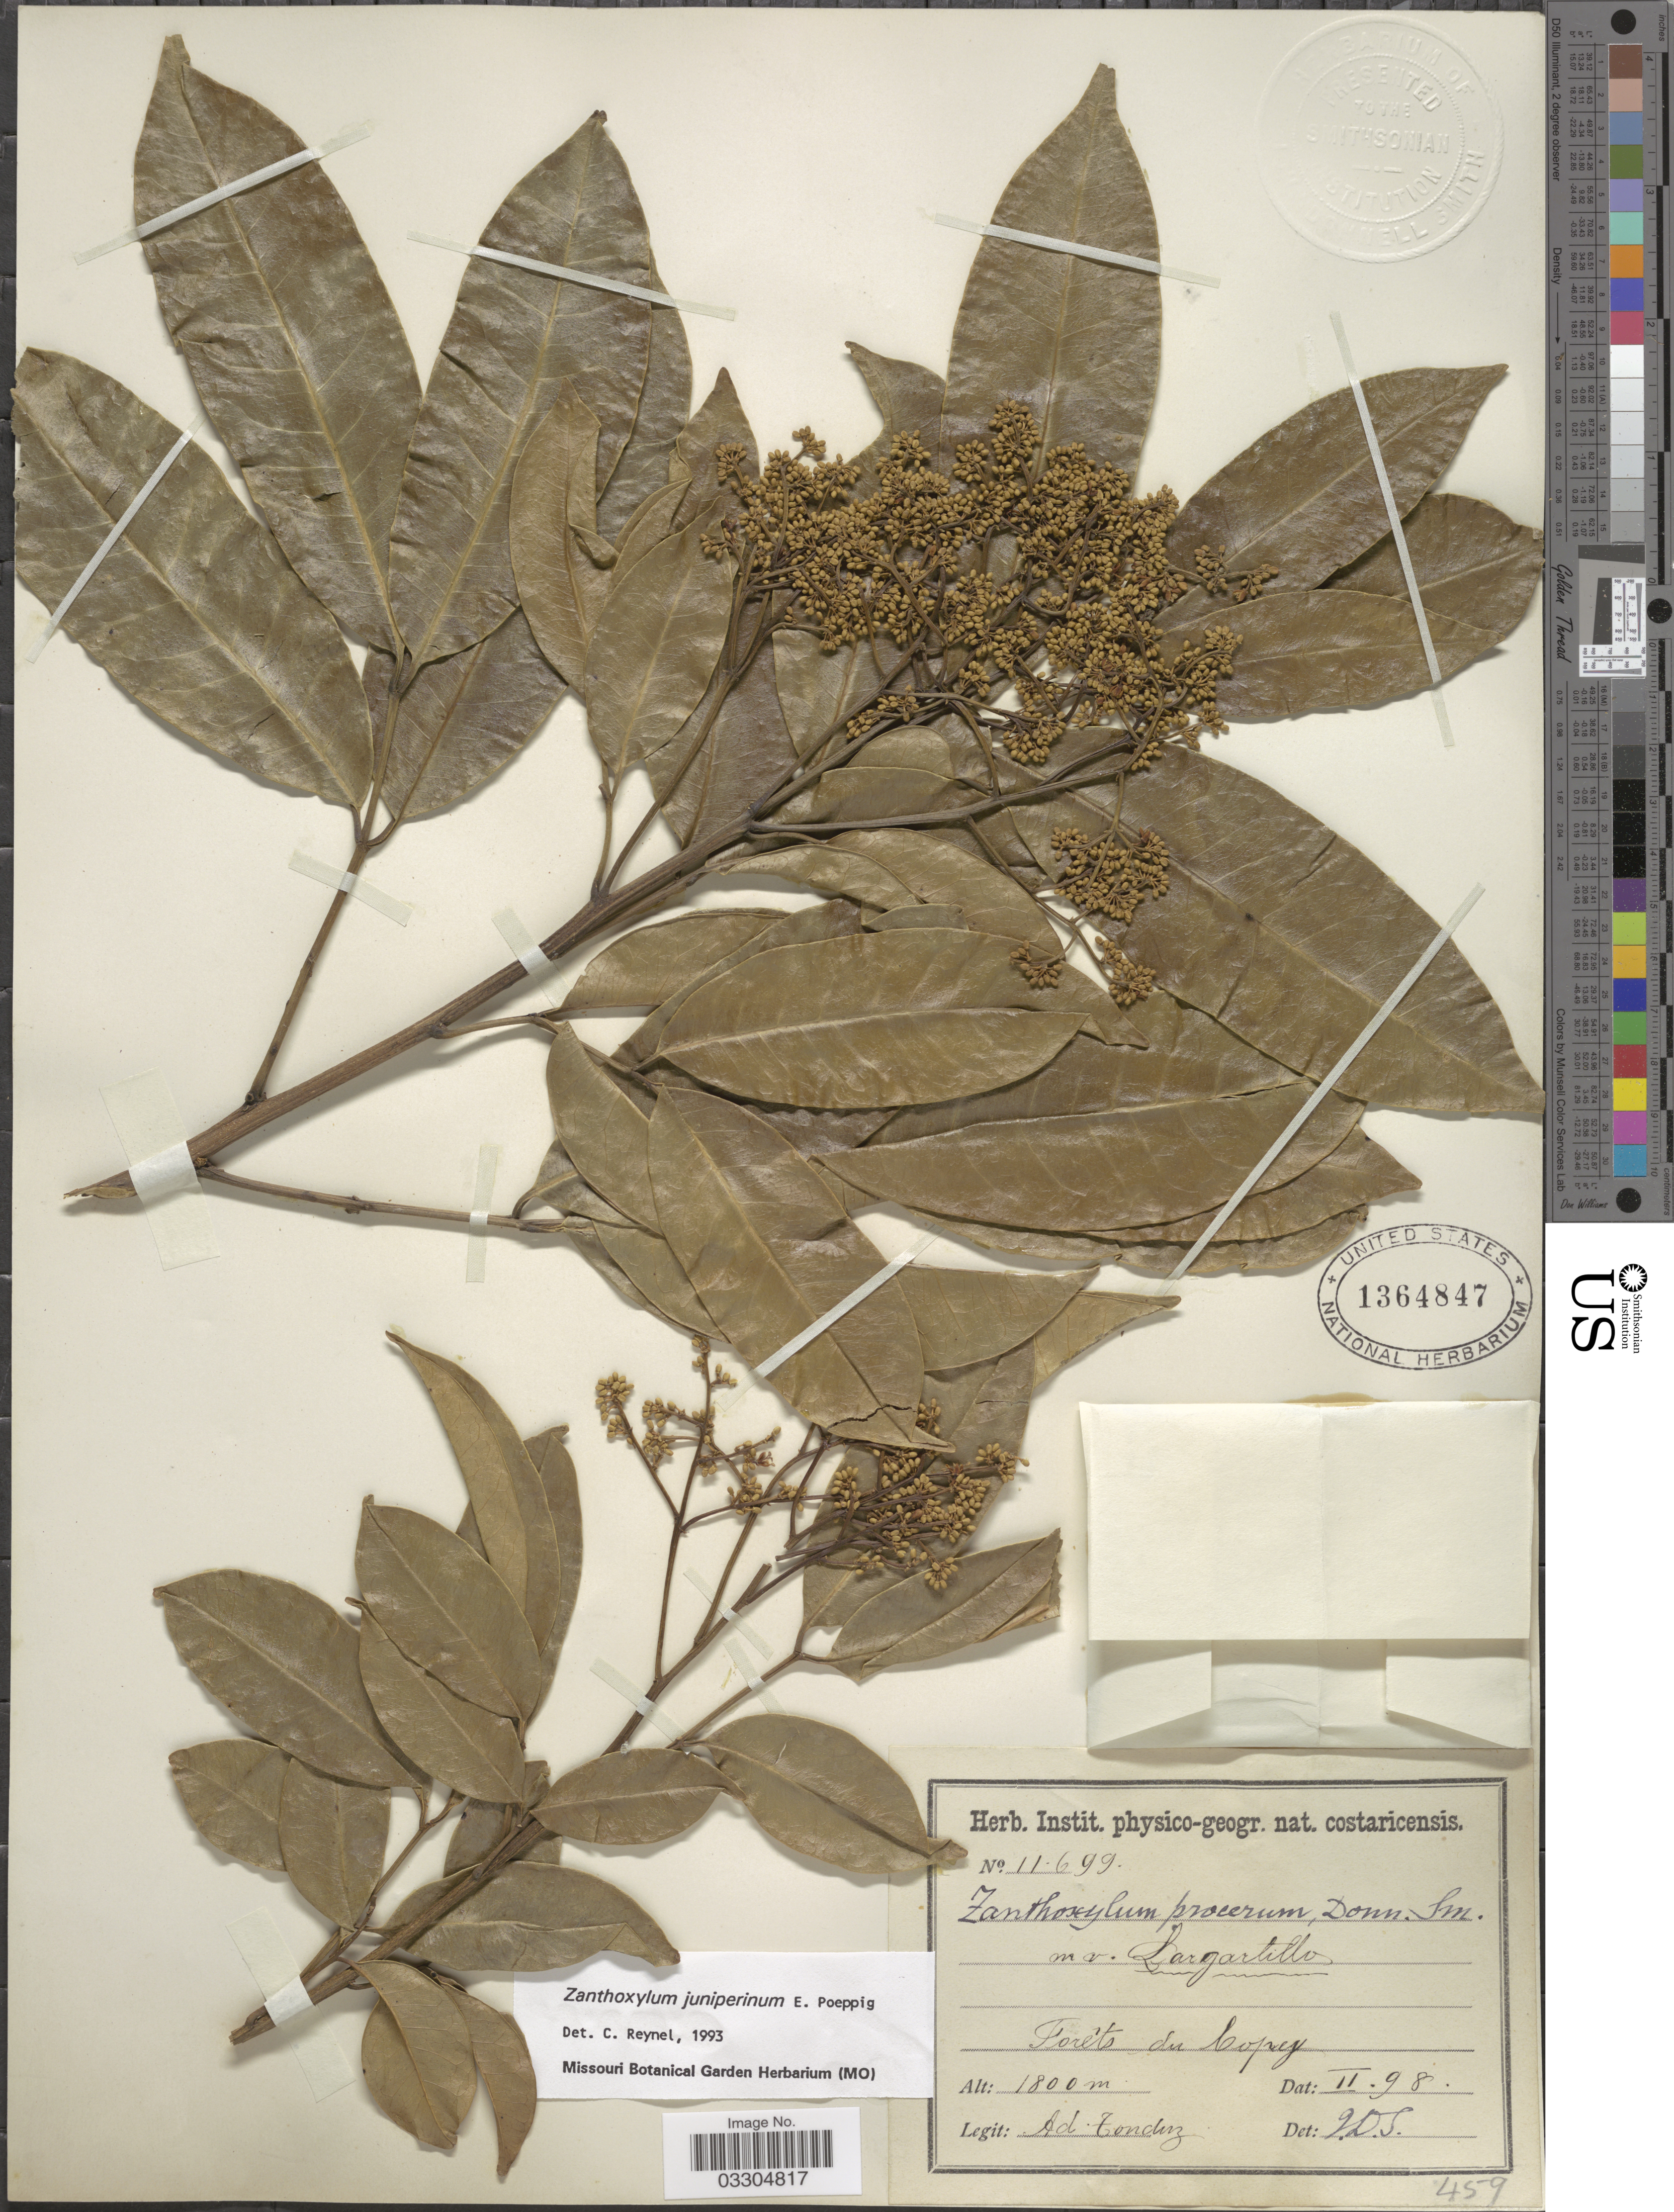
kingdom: Plantae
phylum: Tracheophyta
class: Magnoliopsida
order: Sapindales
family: Rutaceae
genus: Zanthoxylum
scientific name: Zanthoxylum procerum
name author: Donn. Sm.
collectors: A. Tonduz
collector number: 11699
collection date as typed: Transcribed d/m/y: /2/98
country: Costa Rica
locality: Forêts du Copey.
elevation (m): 1800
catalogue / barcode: US 1364847